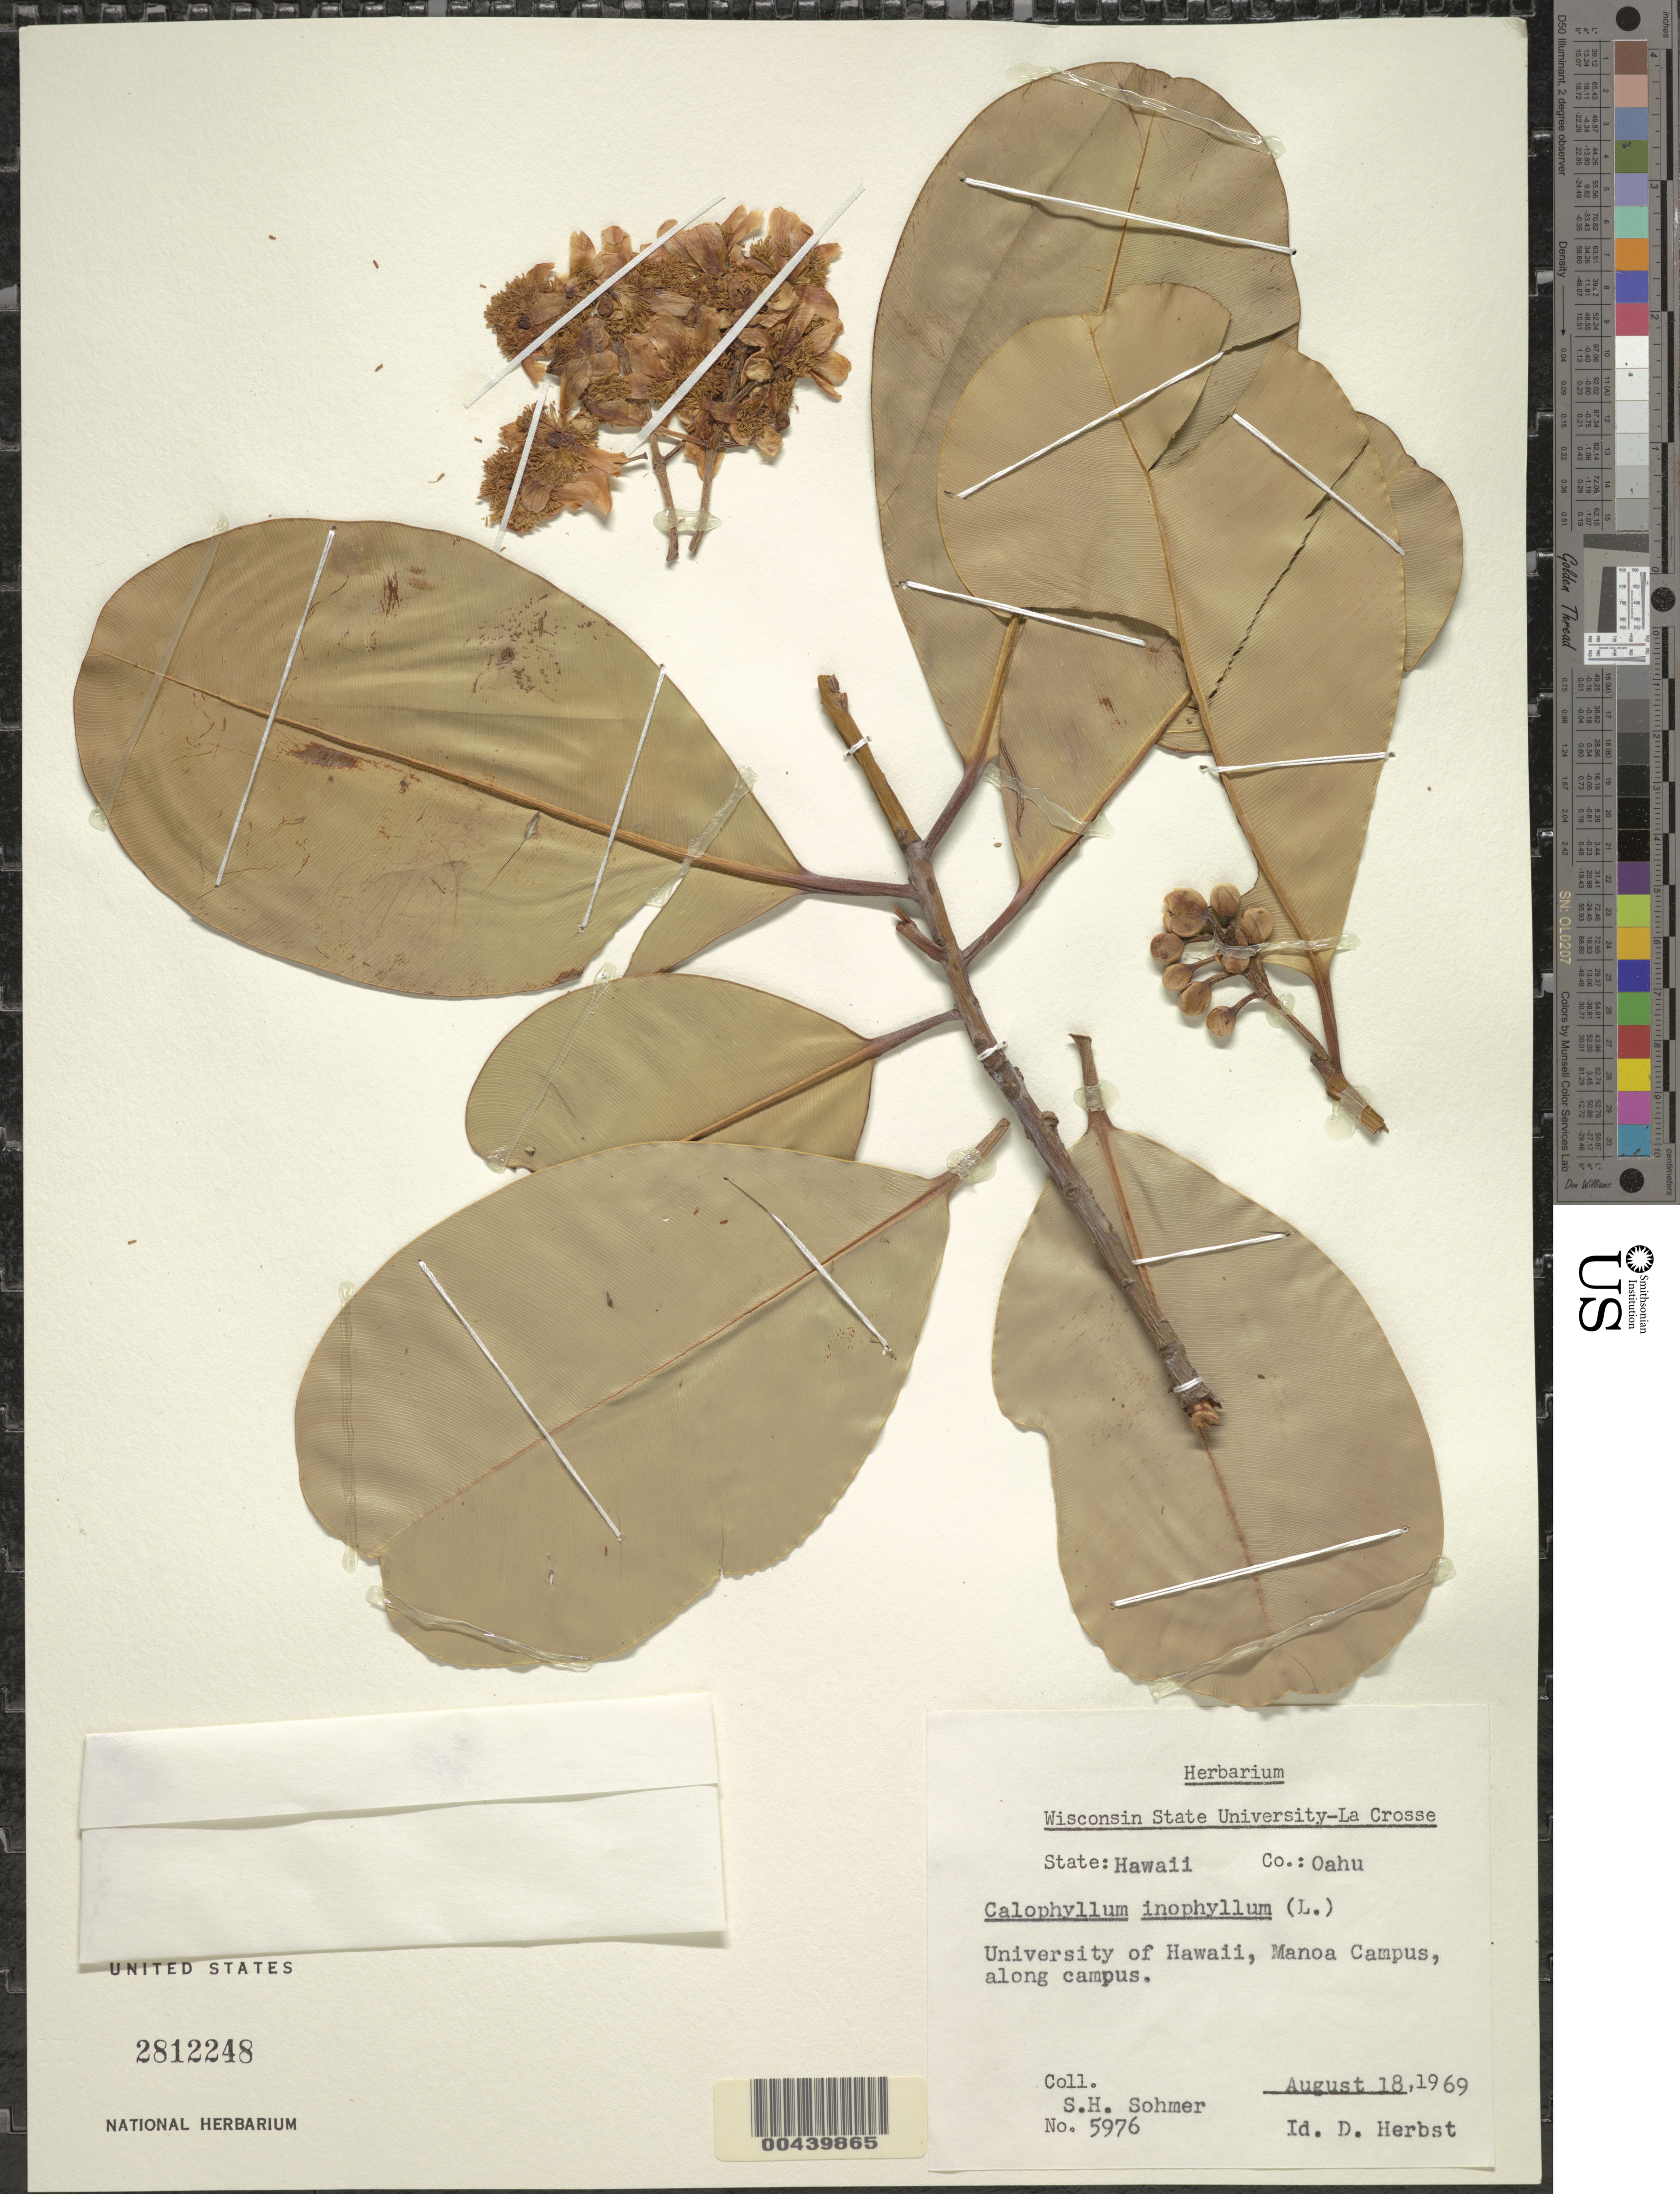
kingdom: Plantae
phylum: Tracheophyta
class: Magnoliopsida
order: Malpighiales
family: Calophyllaceae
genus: Calophyllum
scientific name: Calophyllum inophyllum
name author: L.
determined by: Herbst, D. R.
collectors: S. H. Sohmer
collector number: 5976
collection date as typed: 18 Aug 1969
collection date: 1969-08-18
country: United States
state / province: Hawaii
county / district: Honolulu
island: Oahu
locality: University of Hawaii, Manoa Campus, along campus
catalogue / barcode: US 2812248